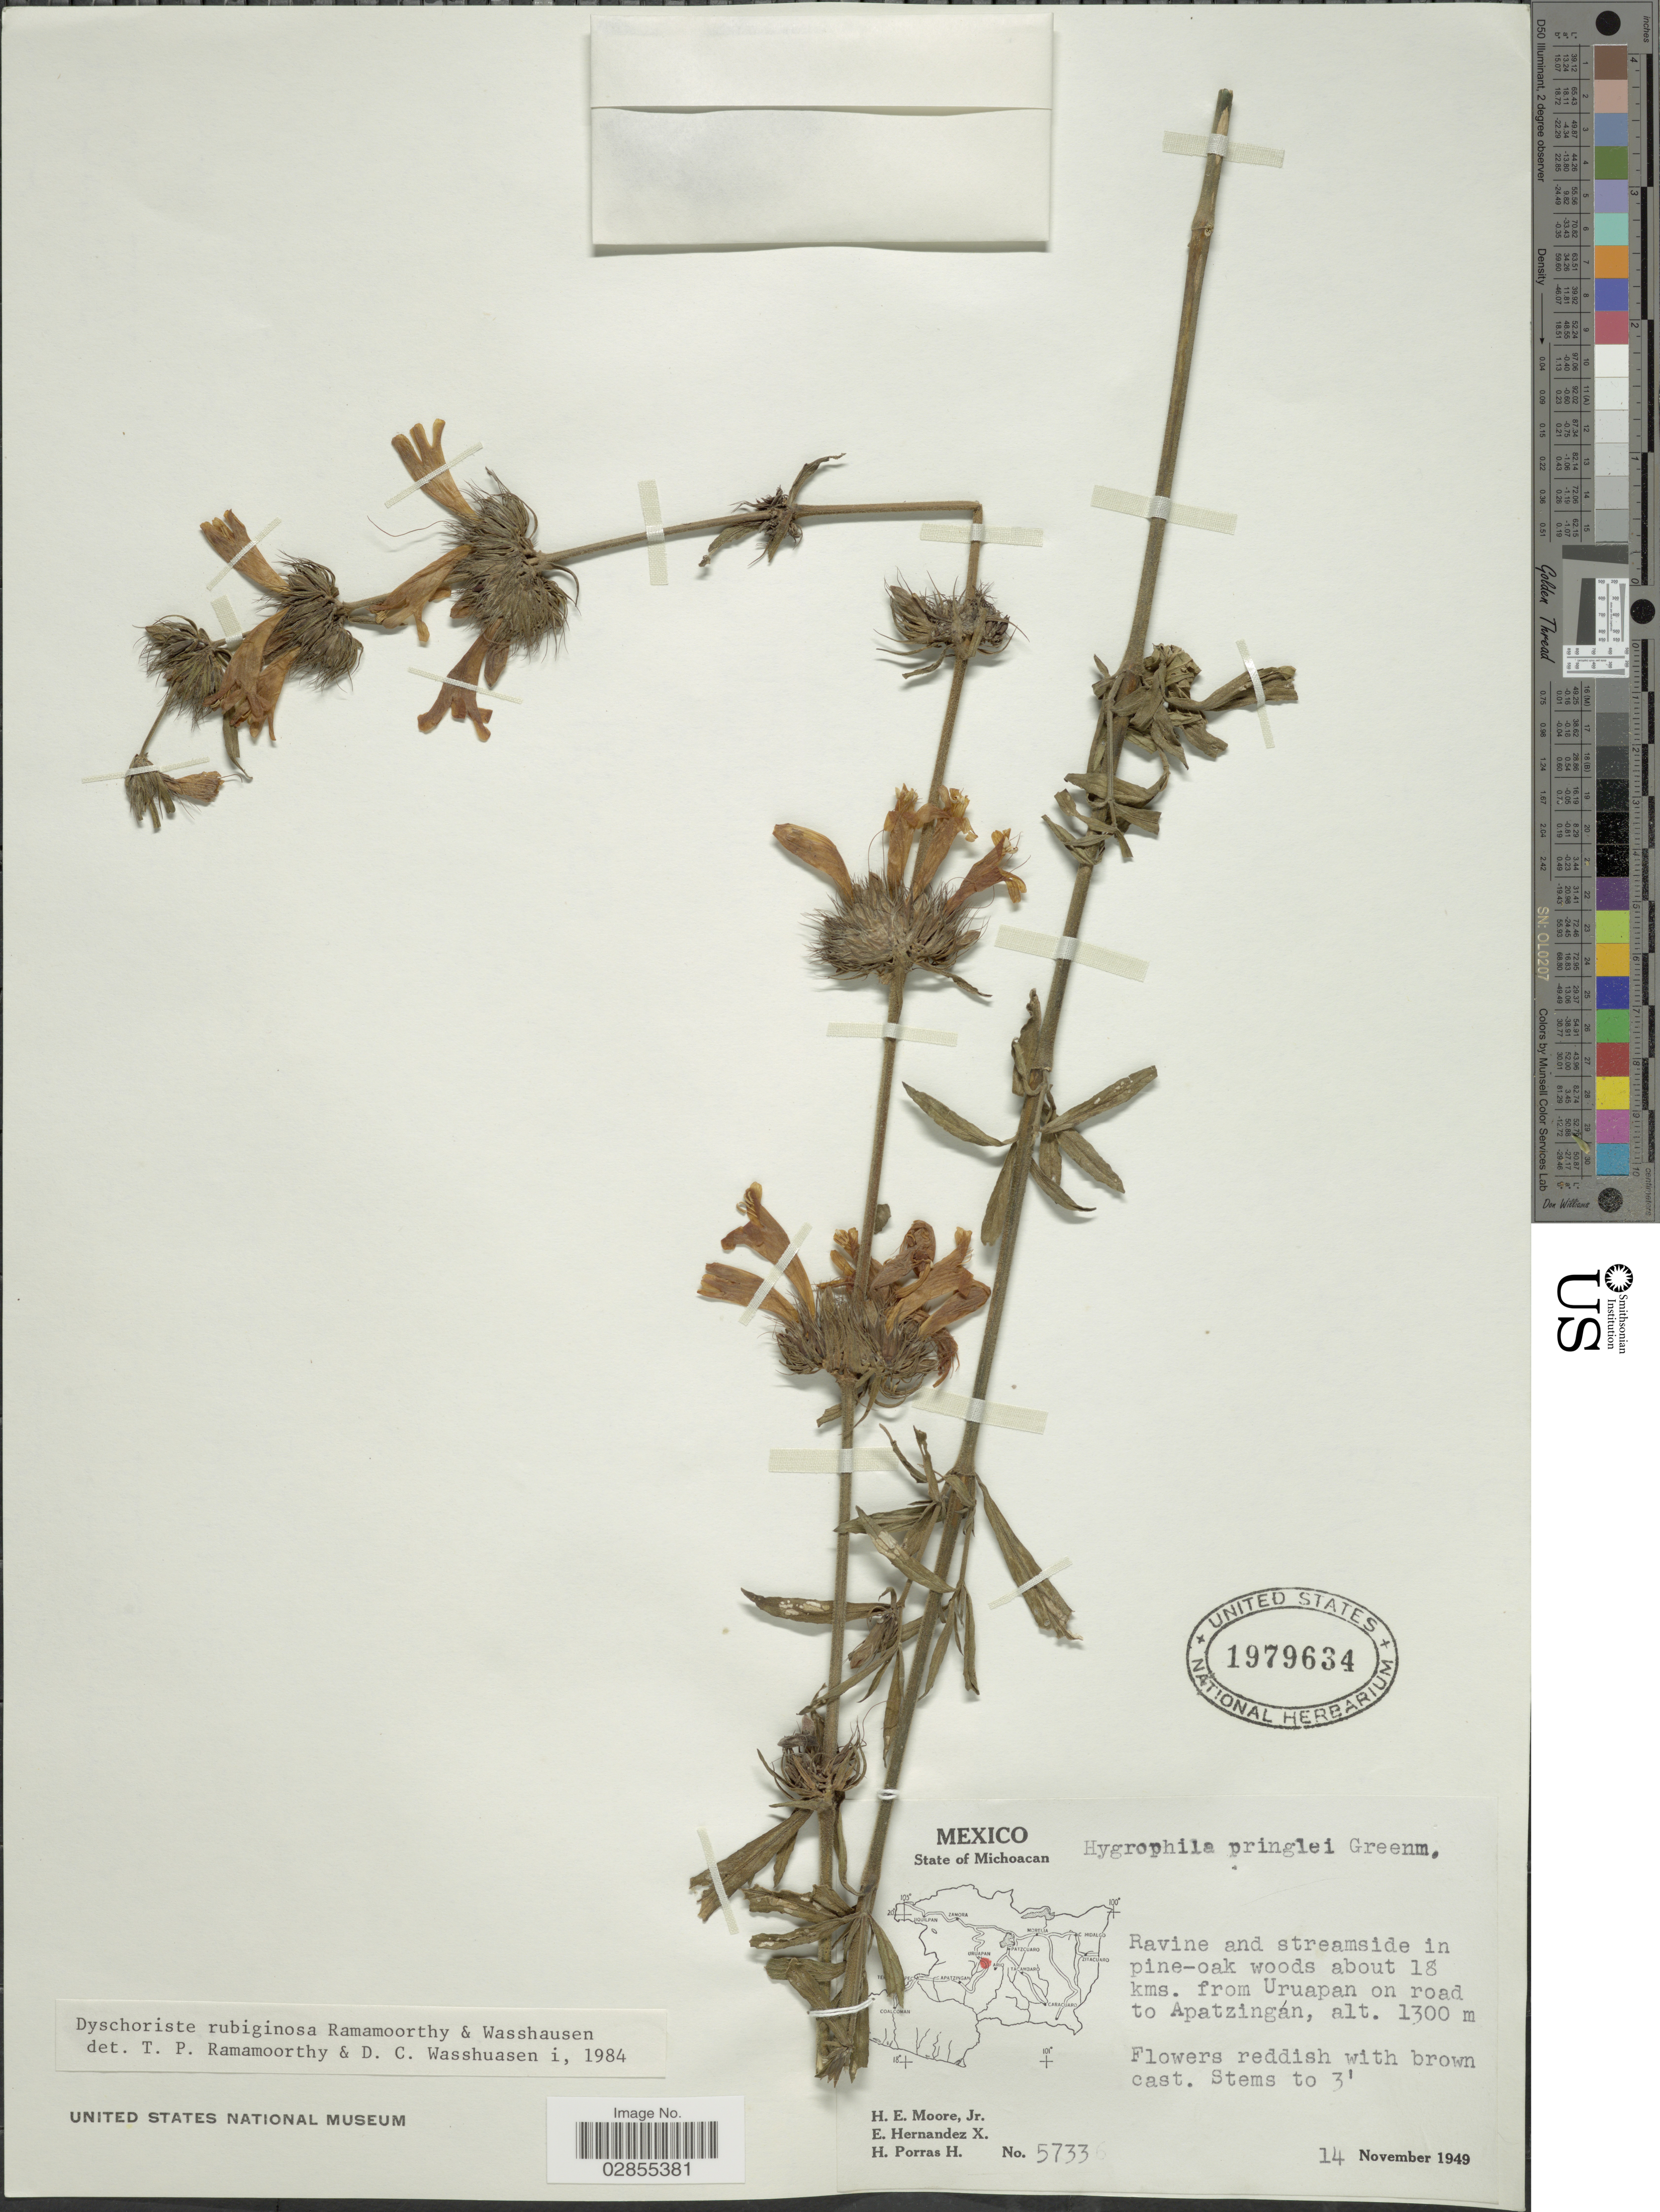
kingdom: Plantae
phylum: Tracheophyta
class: Magnoliopsida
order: Lamiales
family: Acanthaceae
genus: Dyschoriste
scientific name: Dyschoriste augustifolia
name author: Kuntze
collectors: H. Moore, E. Hernandez X. & H. Porras-H.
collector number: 5733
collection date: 1949-11-14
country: Mexico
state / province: Michoacán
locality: Ravine ad streamside in pine-oak woods about 18 kms. from Uruapan on road to Apatzingán.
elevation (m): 1300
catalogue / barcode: US 1979634